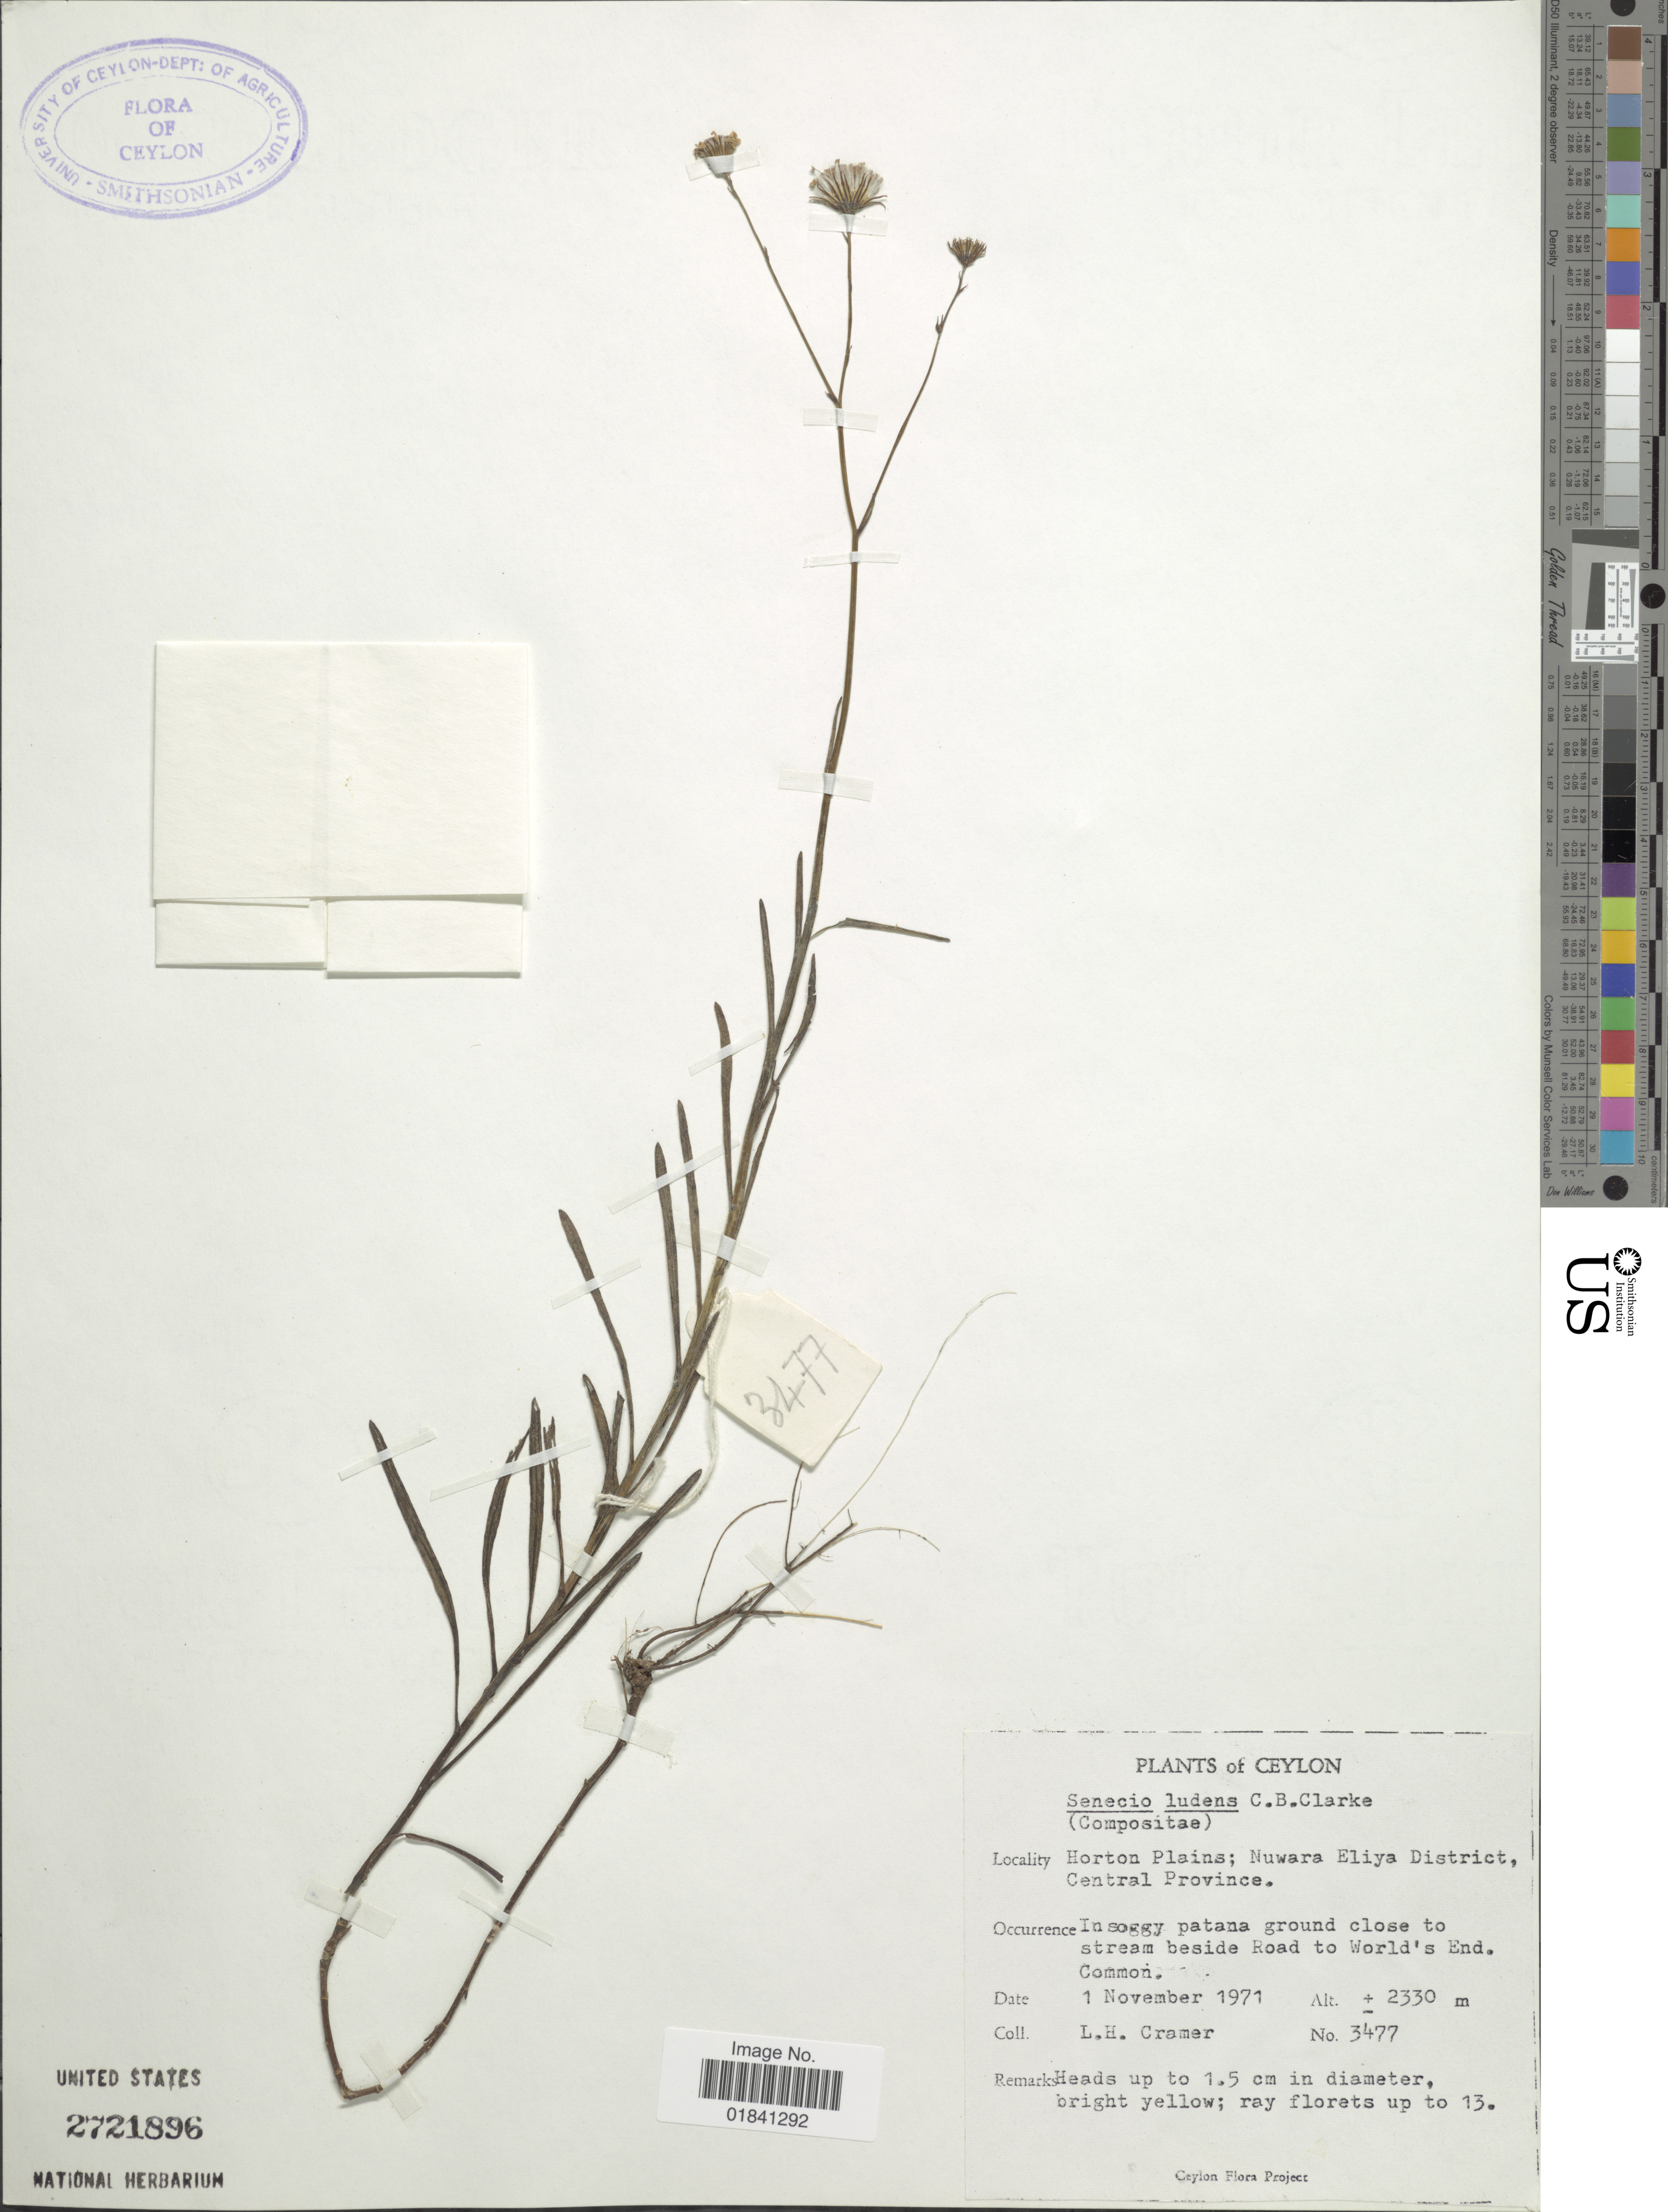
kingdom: Plantae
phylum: Tracheophyta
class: Magnoliopsida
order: Asterales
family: Asteraceae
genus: Senecio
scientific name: Senecio ludens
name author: Clarke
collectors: L. H. Cramer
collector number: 3477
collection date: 1971-11-01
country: Sri Lanka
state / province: Central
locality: Ceylon, Horton Plains, Nuwara Eliya District, Central Province, beside Road to World's End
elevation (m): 2330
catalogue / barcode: US 2721896